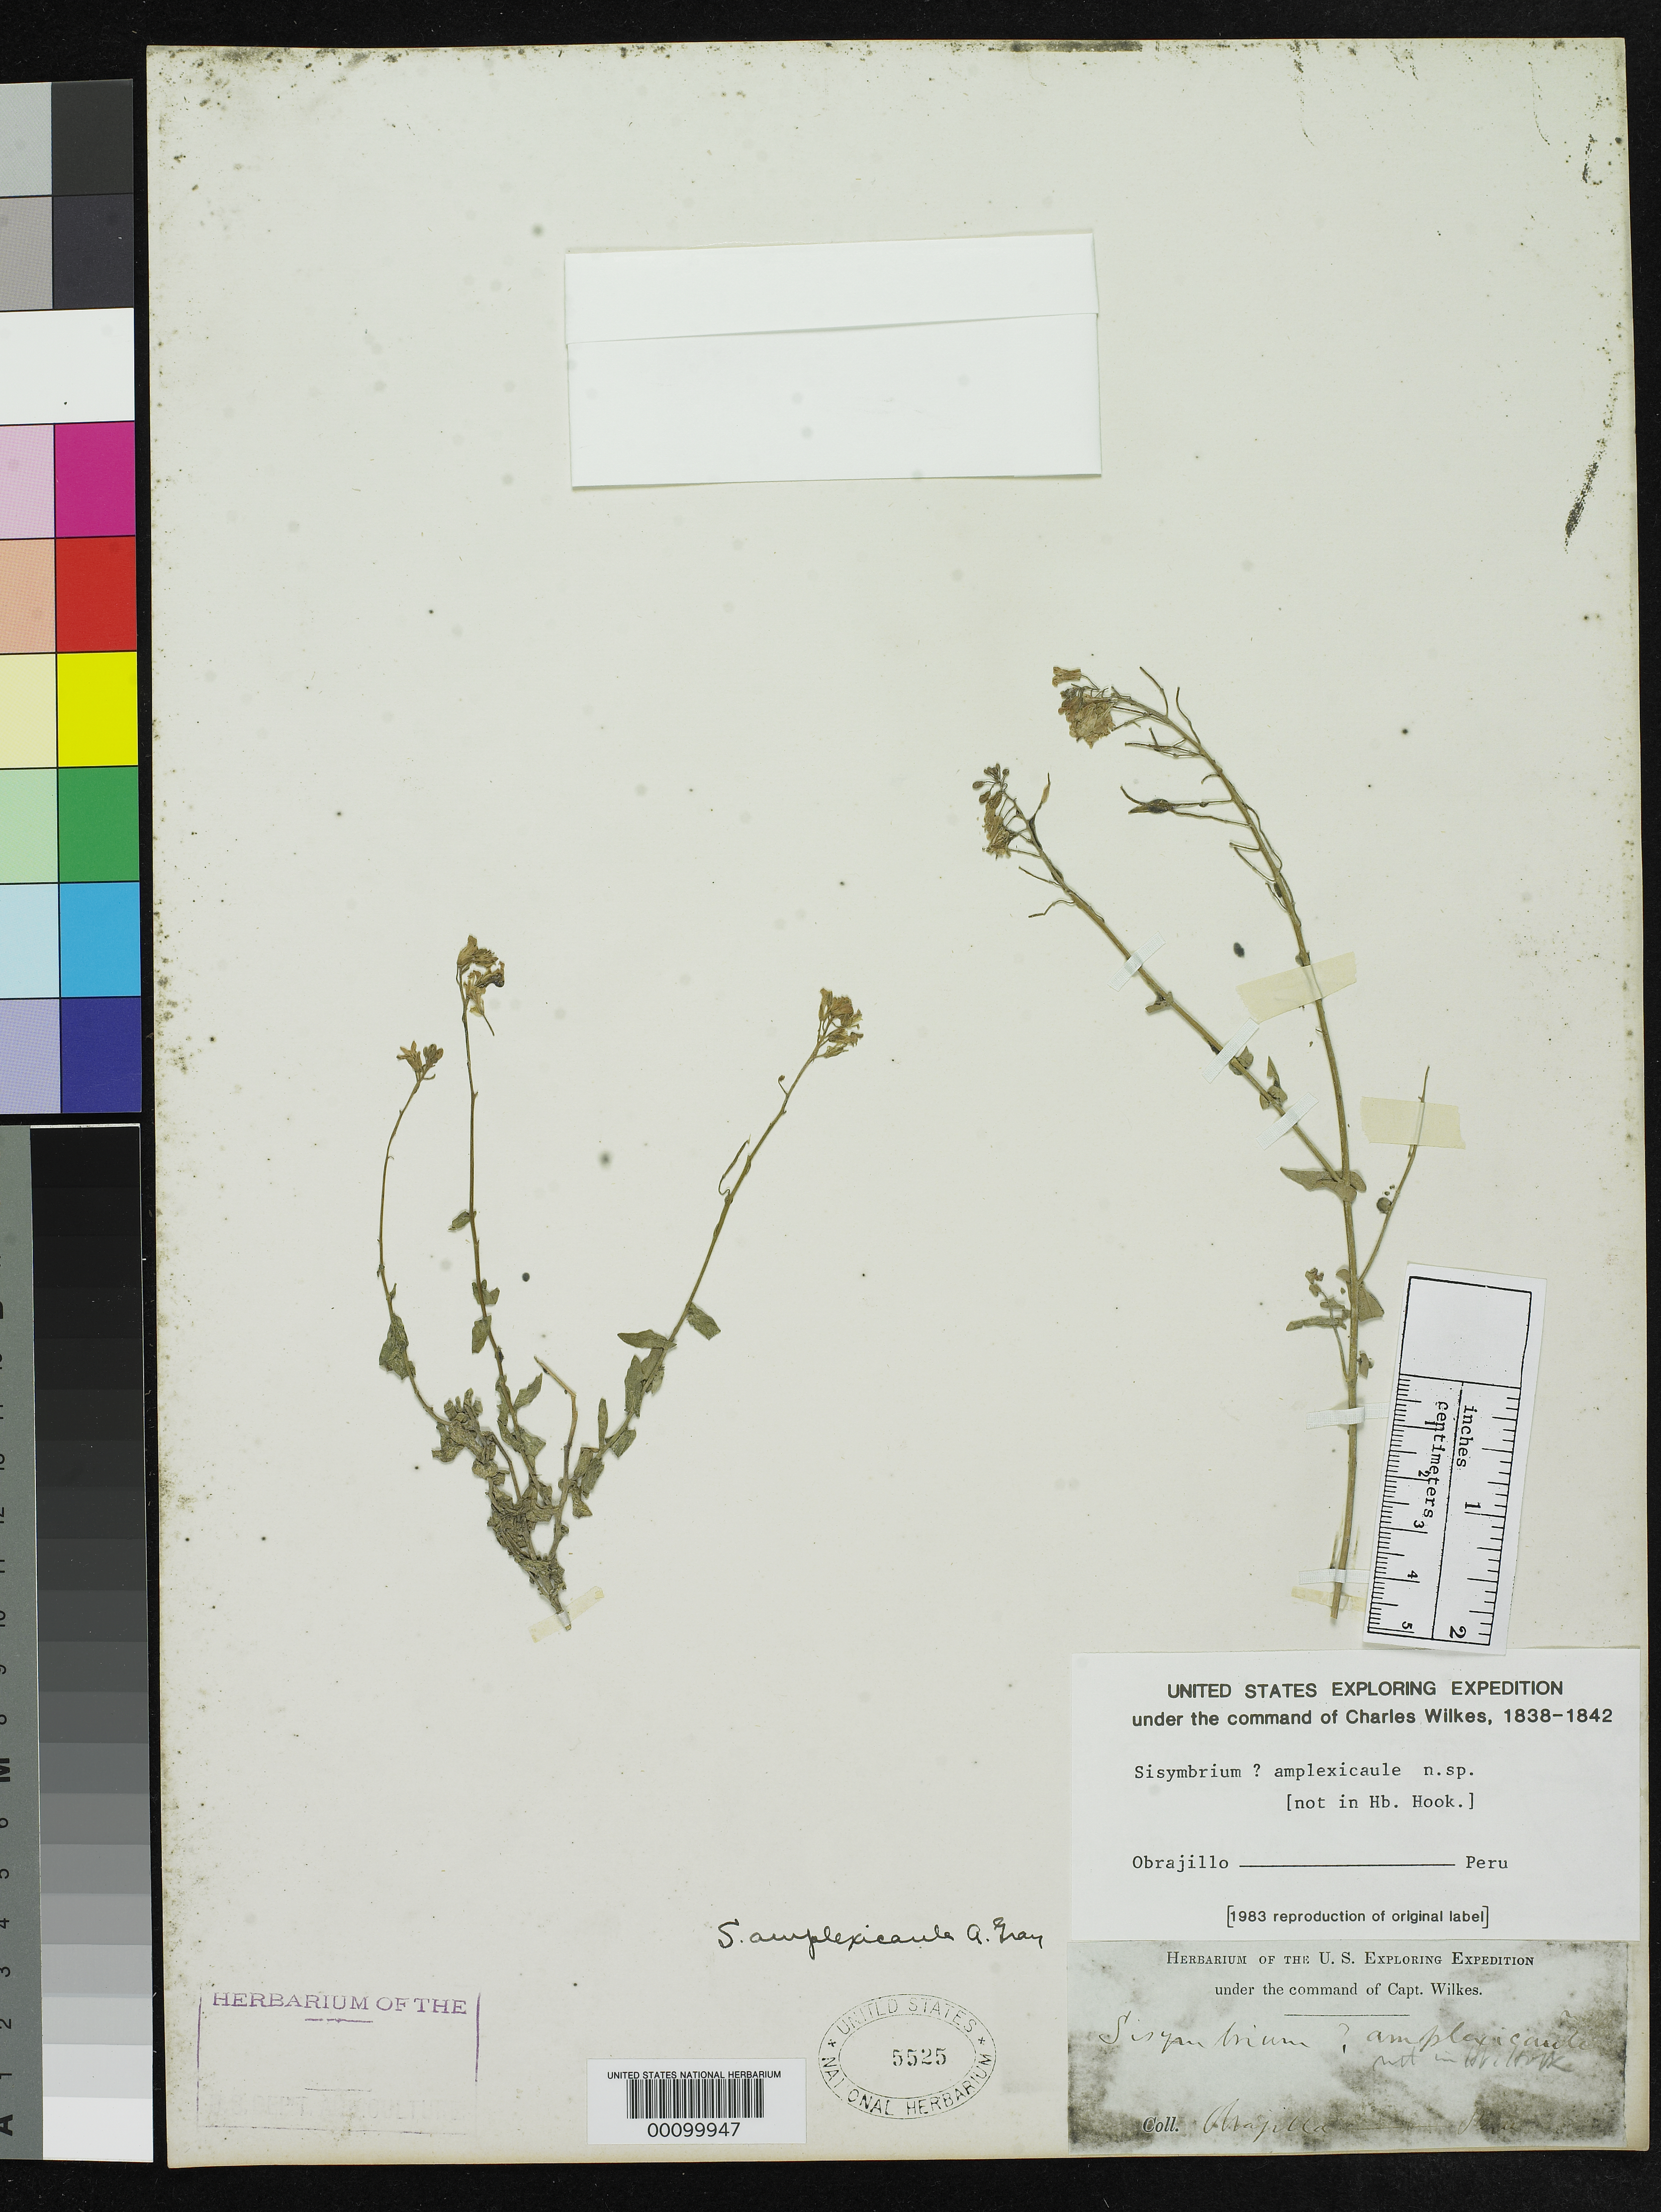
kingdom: Plantae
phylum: Tracheophyta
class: Magnoliopsida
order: Brassicales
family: Brassicaceae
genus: Sisymbrium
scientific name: Sisymbrium amplexicaule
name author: A. Gray in Wilkes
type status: Type Collection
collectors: Wilkes Explor. Exped.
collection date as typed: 1838 to -- --- 1842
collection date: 1838/1842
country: Peru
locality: between Caball and Obrajillo, Andes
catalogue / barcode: US 5525